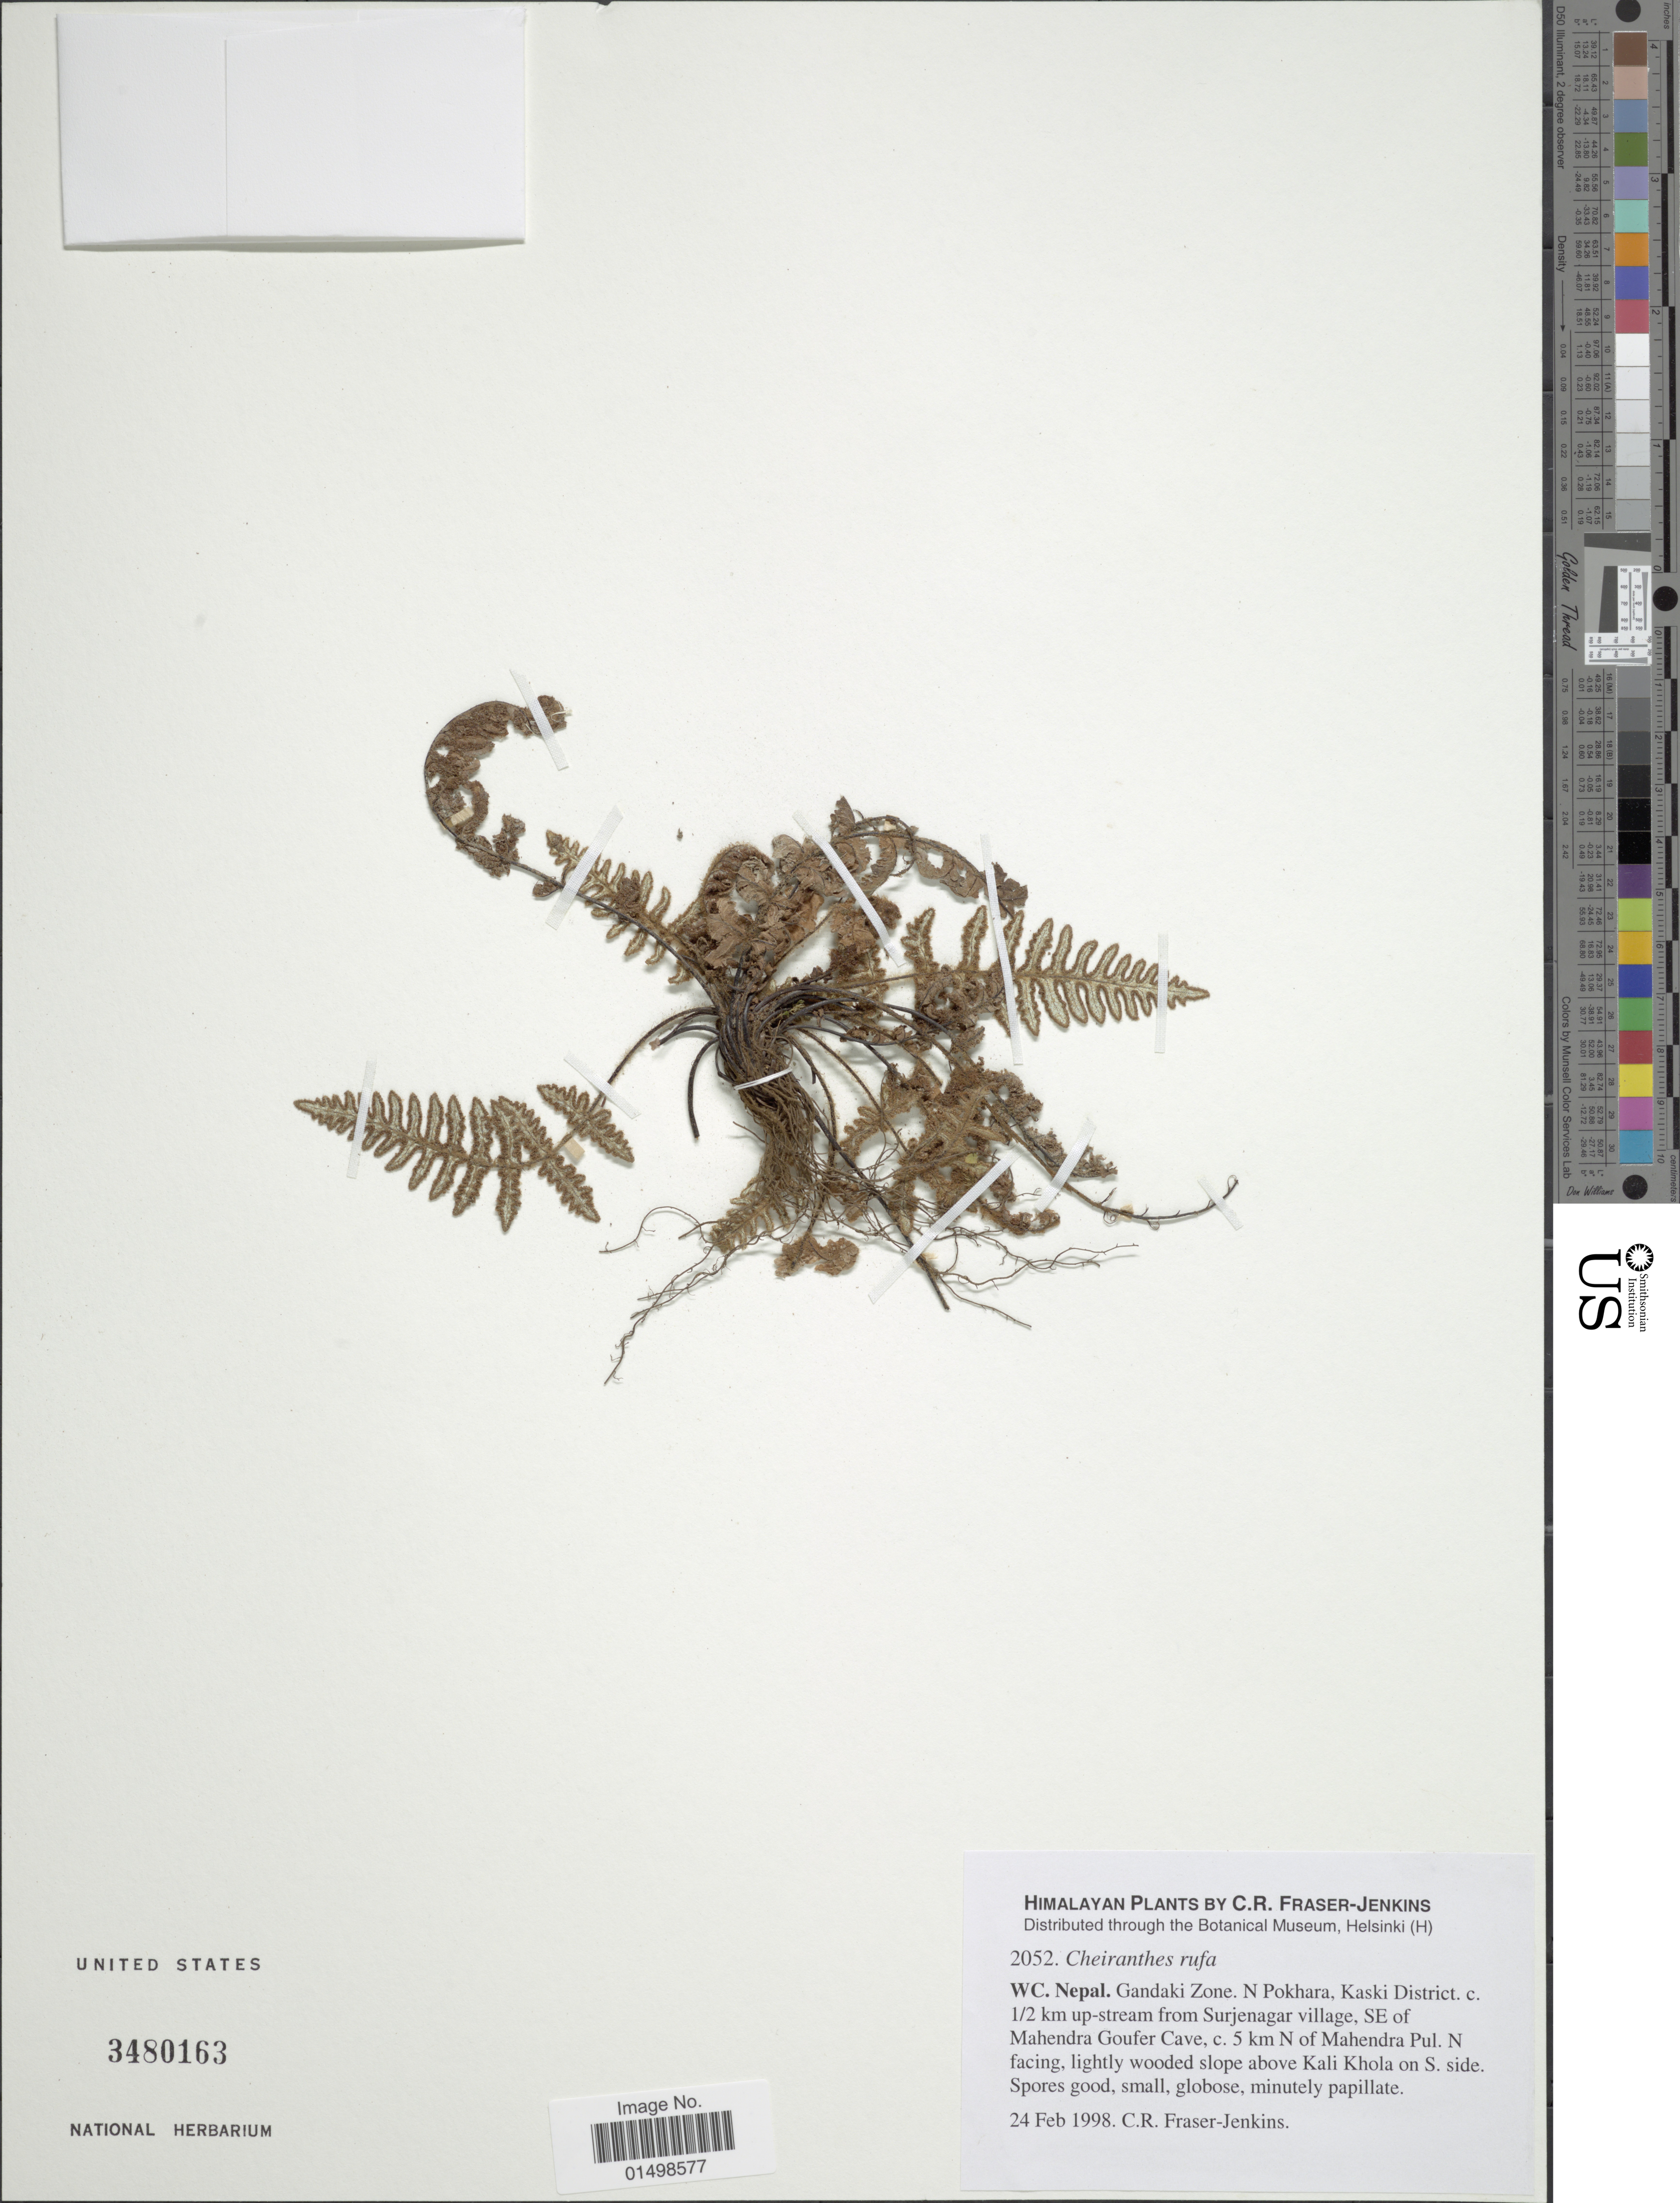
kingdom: Plantae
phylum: Tracheophyta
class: Polypodiopsida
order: Polypodiales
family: Pteridaceae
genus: Aleuritopteris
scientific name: Aleuritopteris rufa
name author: (D. Don) Ching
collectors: C. R. Fraser-Jenkins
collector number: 2052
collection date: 1998-02-24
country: Nepal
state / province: Gandaki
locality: Himalayan Plants. WC. Nepal. Gandaki Zone. N Pokhara, Kaski District. c. 1/2 km up-stream from Surjenagar village, SE of Mahendra Goufer Cave, c. 5 km N of Mahendra Pul. N facing, lightly wooded slope above Kali Khola on S. side.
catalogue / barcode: US 3480163